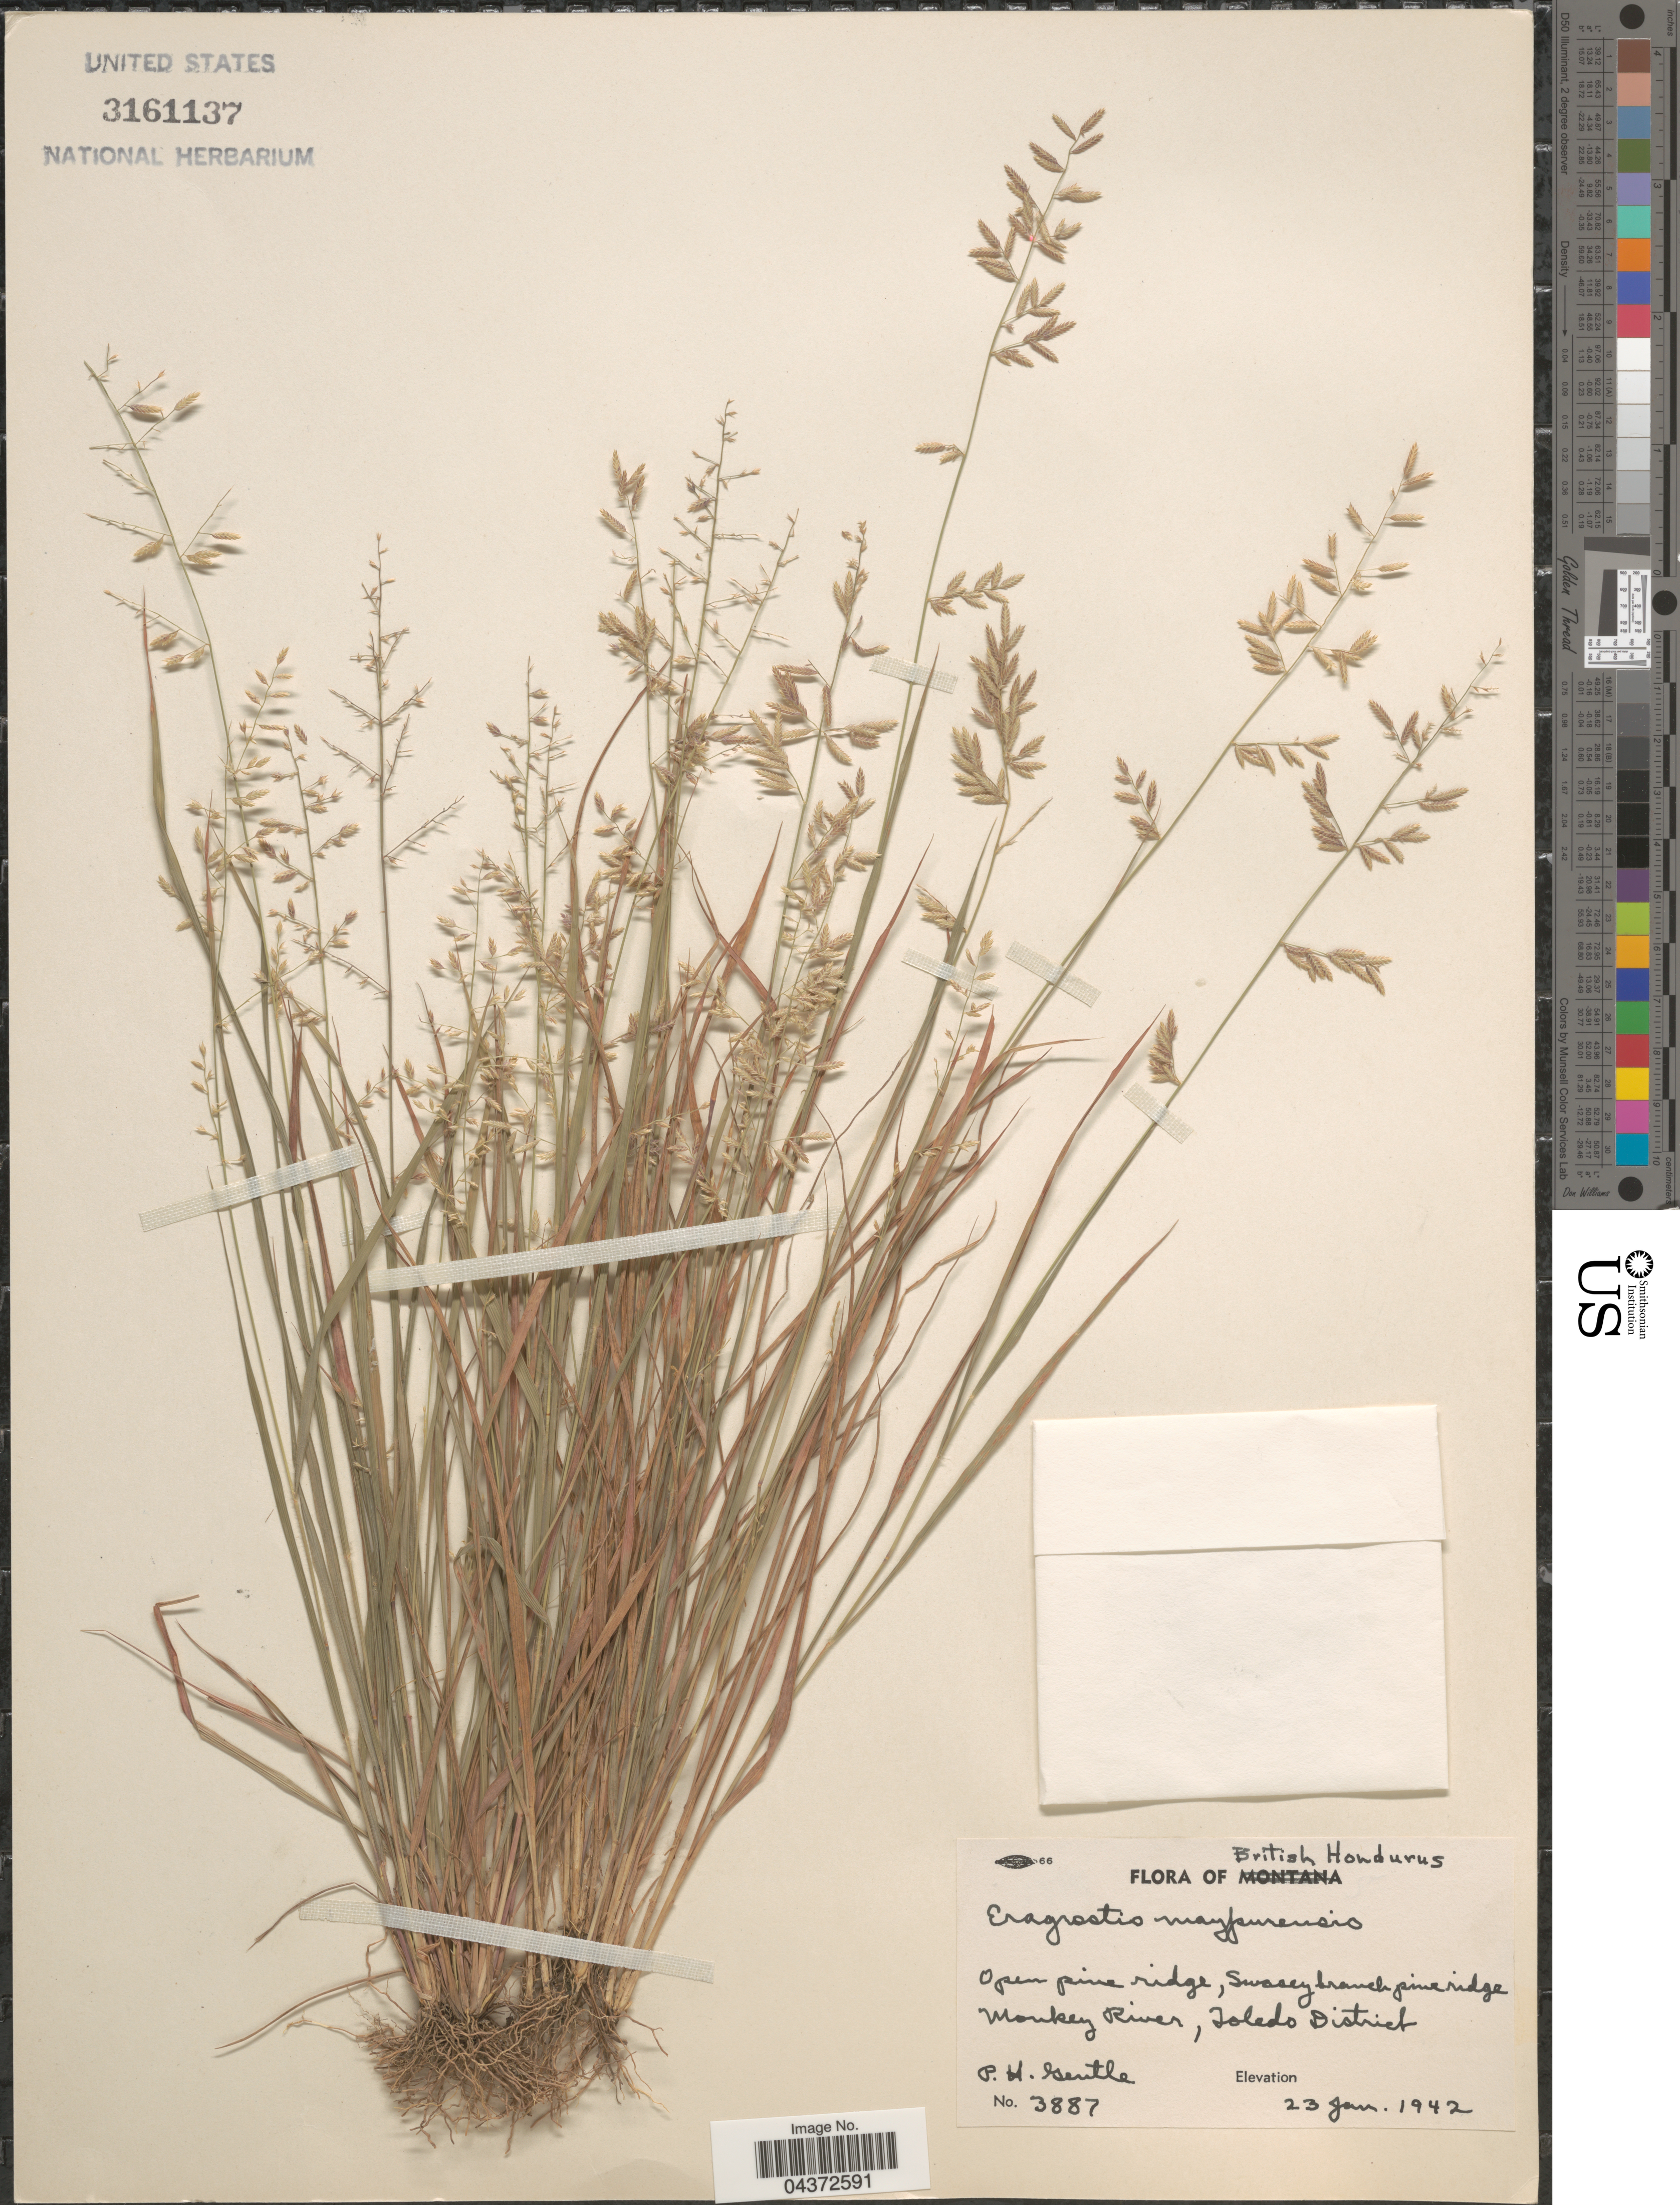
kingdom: Plantae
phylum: Tracheophyta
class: Liliopsida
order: Poales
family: Poaceae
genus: Eragrostis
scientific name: Eragrostis maypurensis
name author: (Kunth) Steud.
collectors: P. H. Gentle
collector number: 3887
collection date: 1942-01-23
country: Belize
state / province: Toledo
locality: British Honduras. Open pine ridge, Swasey branch pine ridge. Monkey River, Toledo District.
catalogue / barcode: US 3161137